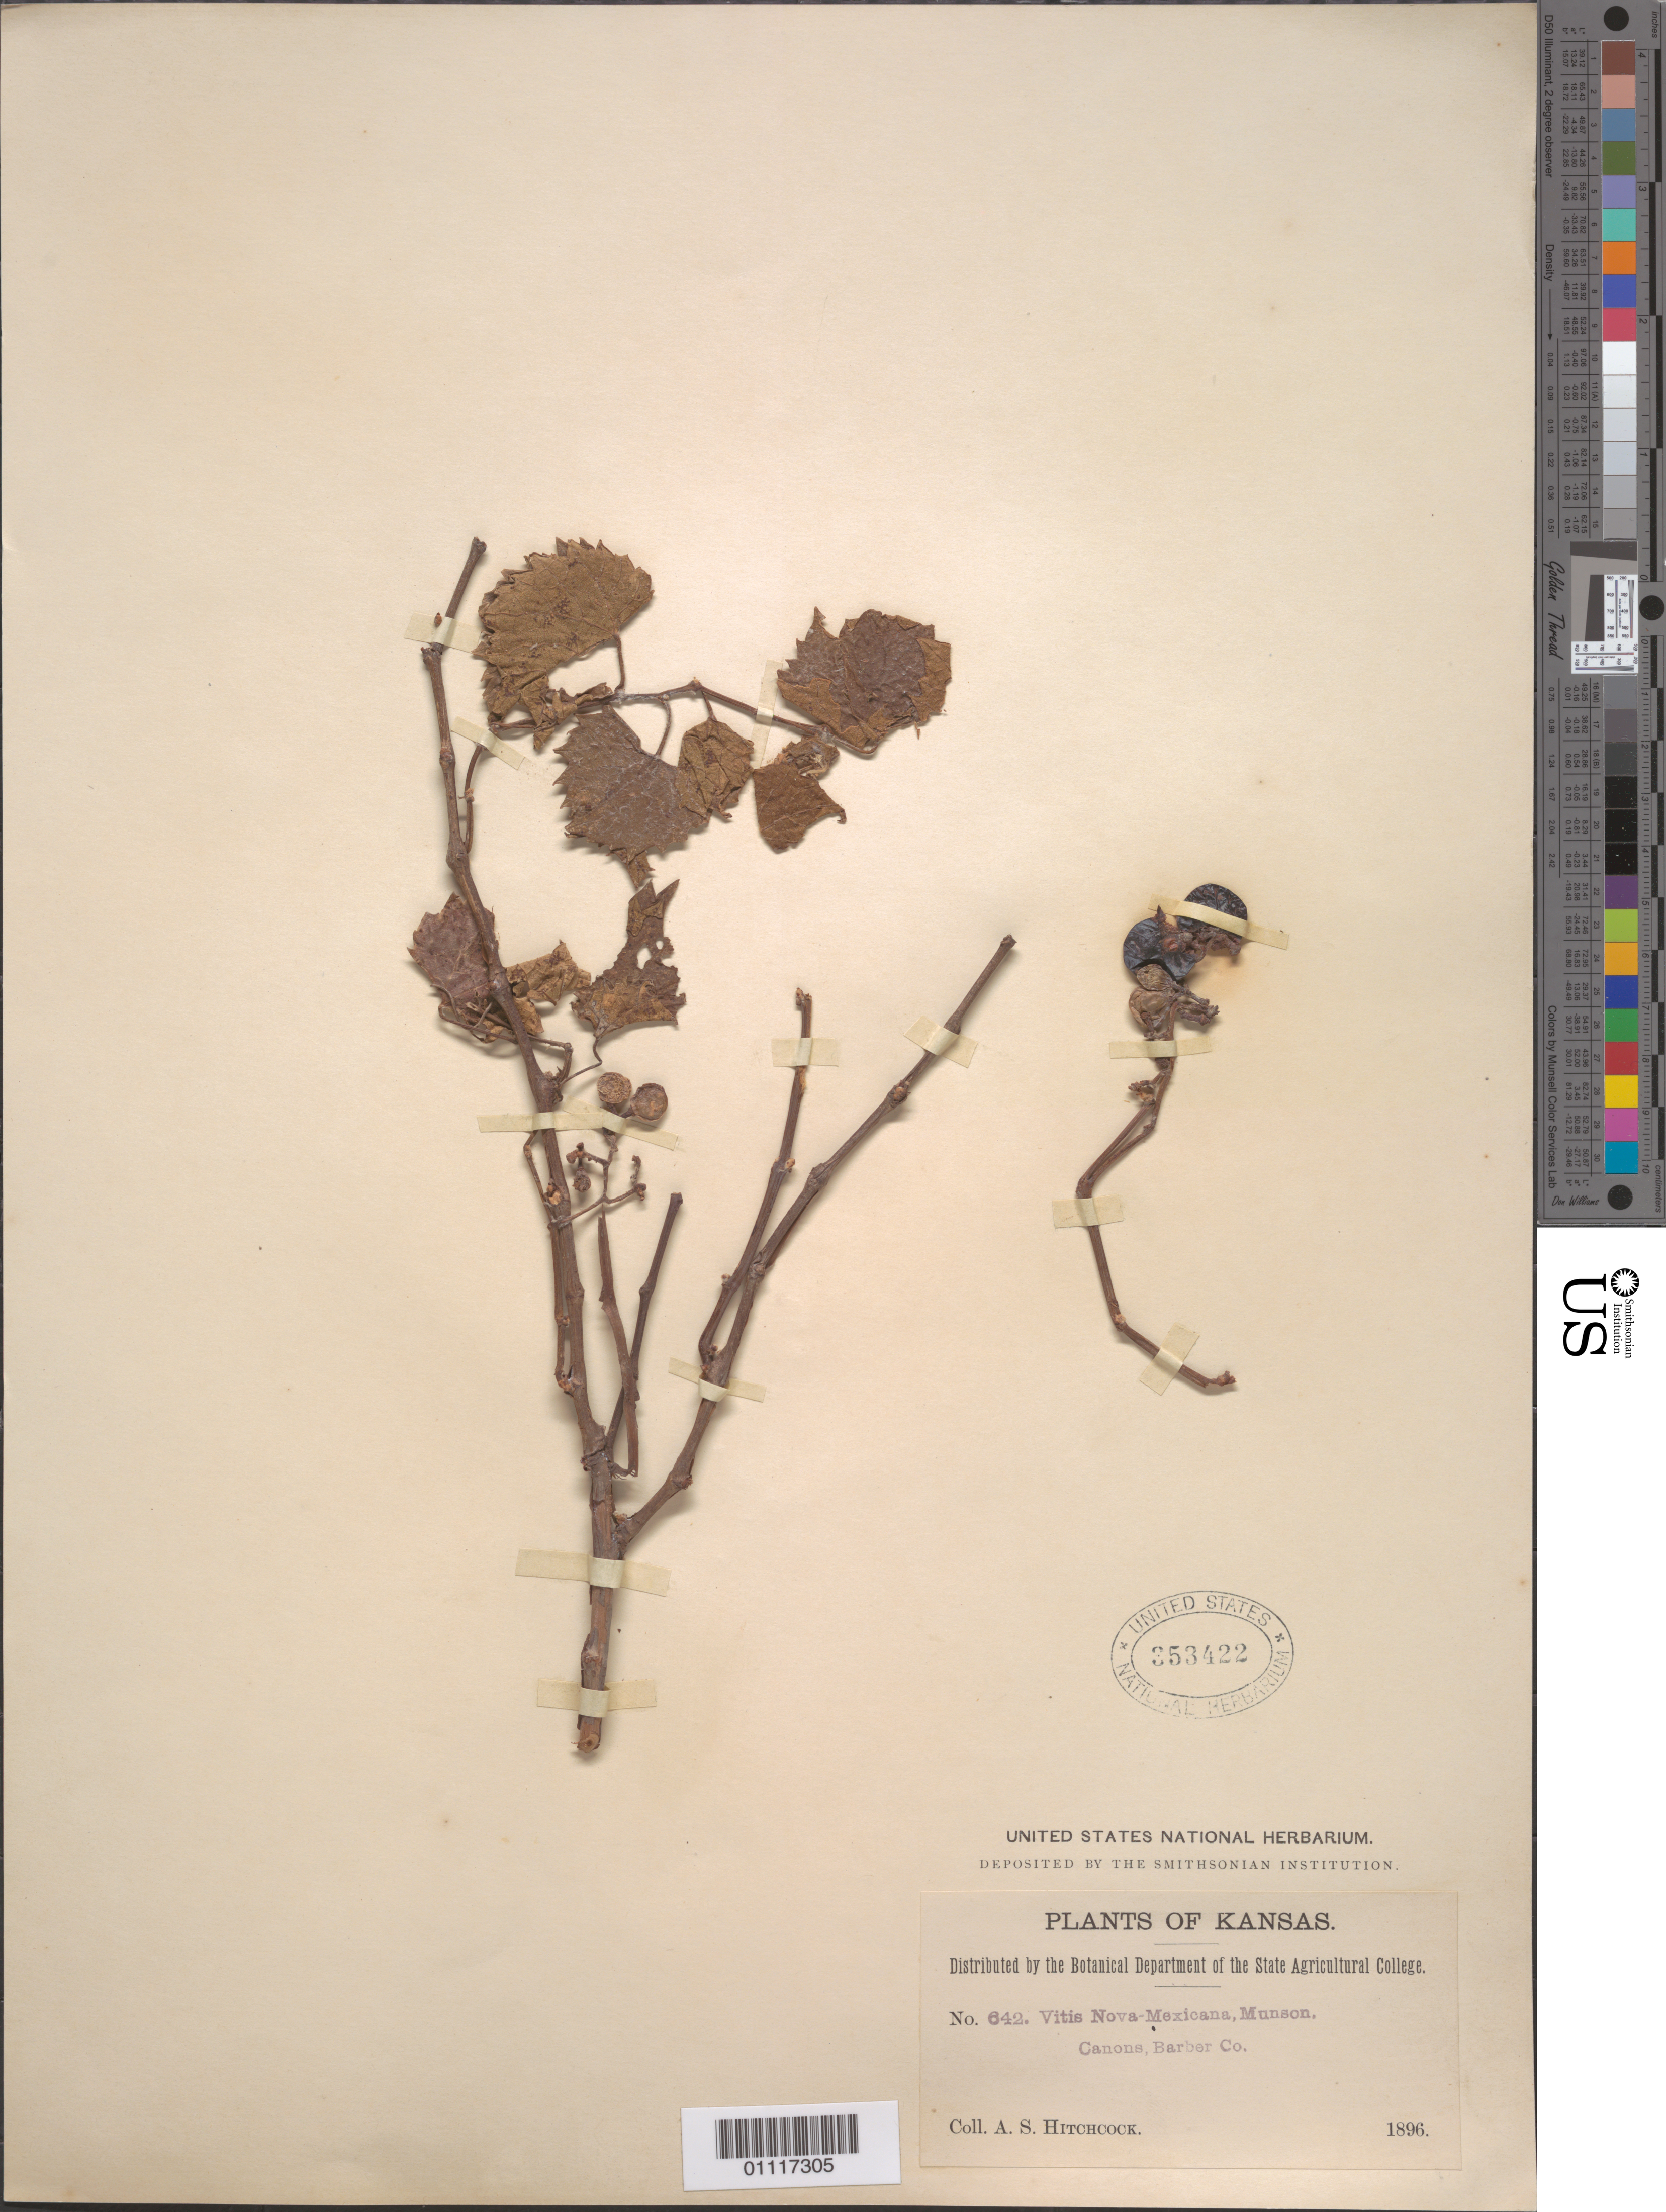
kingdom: Plantae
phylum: Tracheophyta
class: Magnoliopsida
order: Vitales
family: Vitaceae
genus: Vitis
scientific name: Vitis novo-mexicana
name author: Lemmon ex Munson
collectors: A. S. Hitchcock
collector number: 642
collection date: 1896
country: United States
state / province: Kansas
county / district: Barber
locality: Canons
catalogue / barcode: US 353422